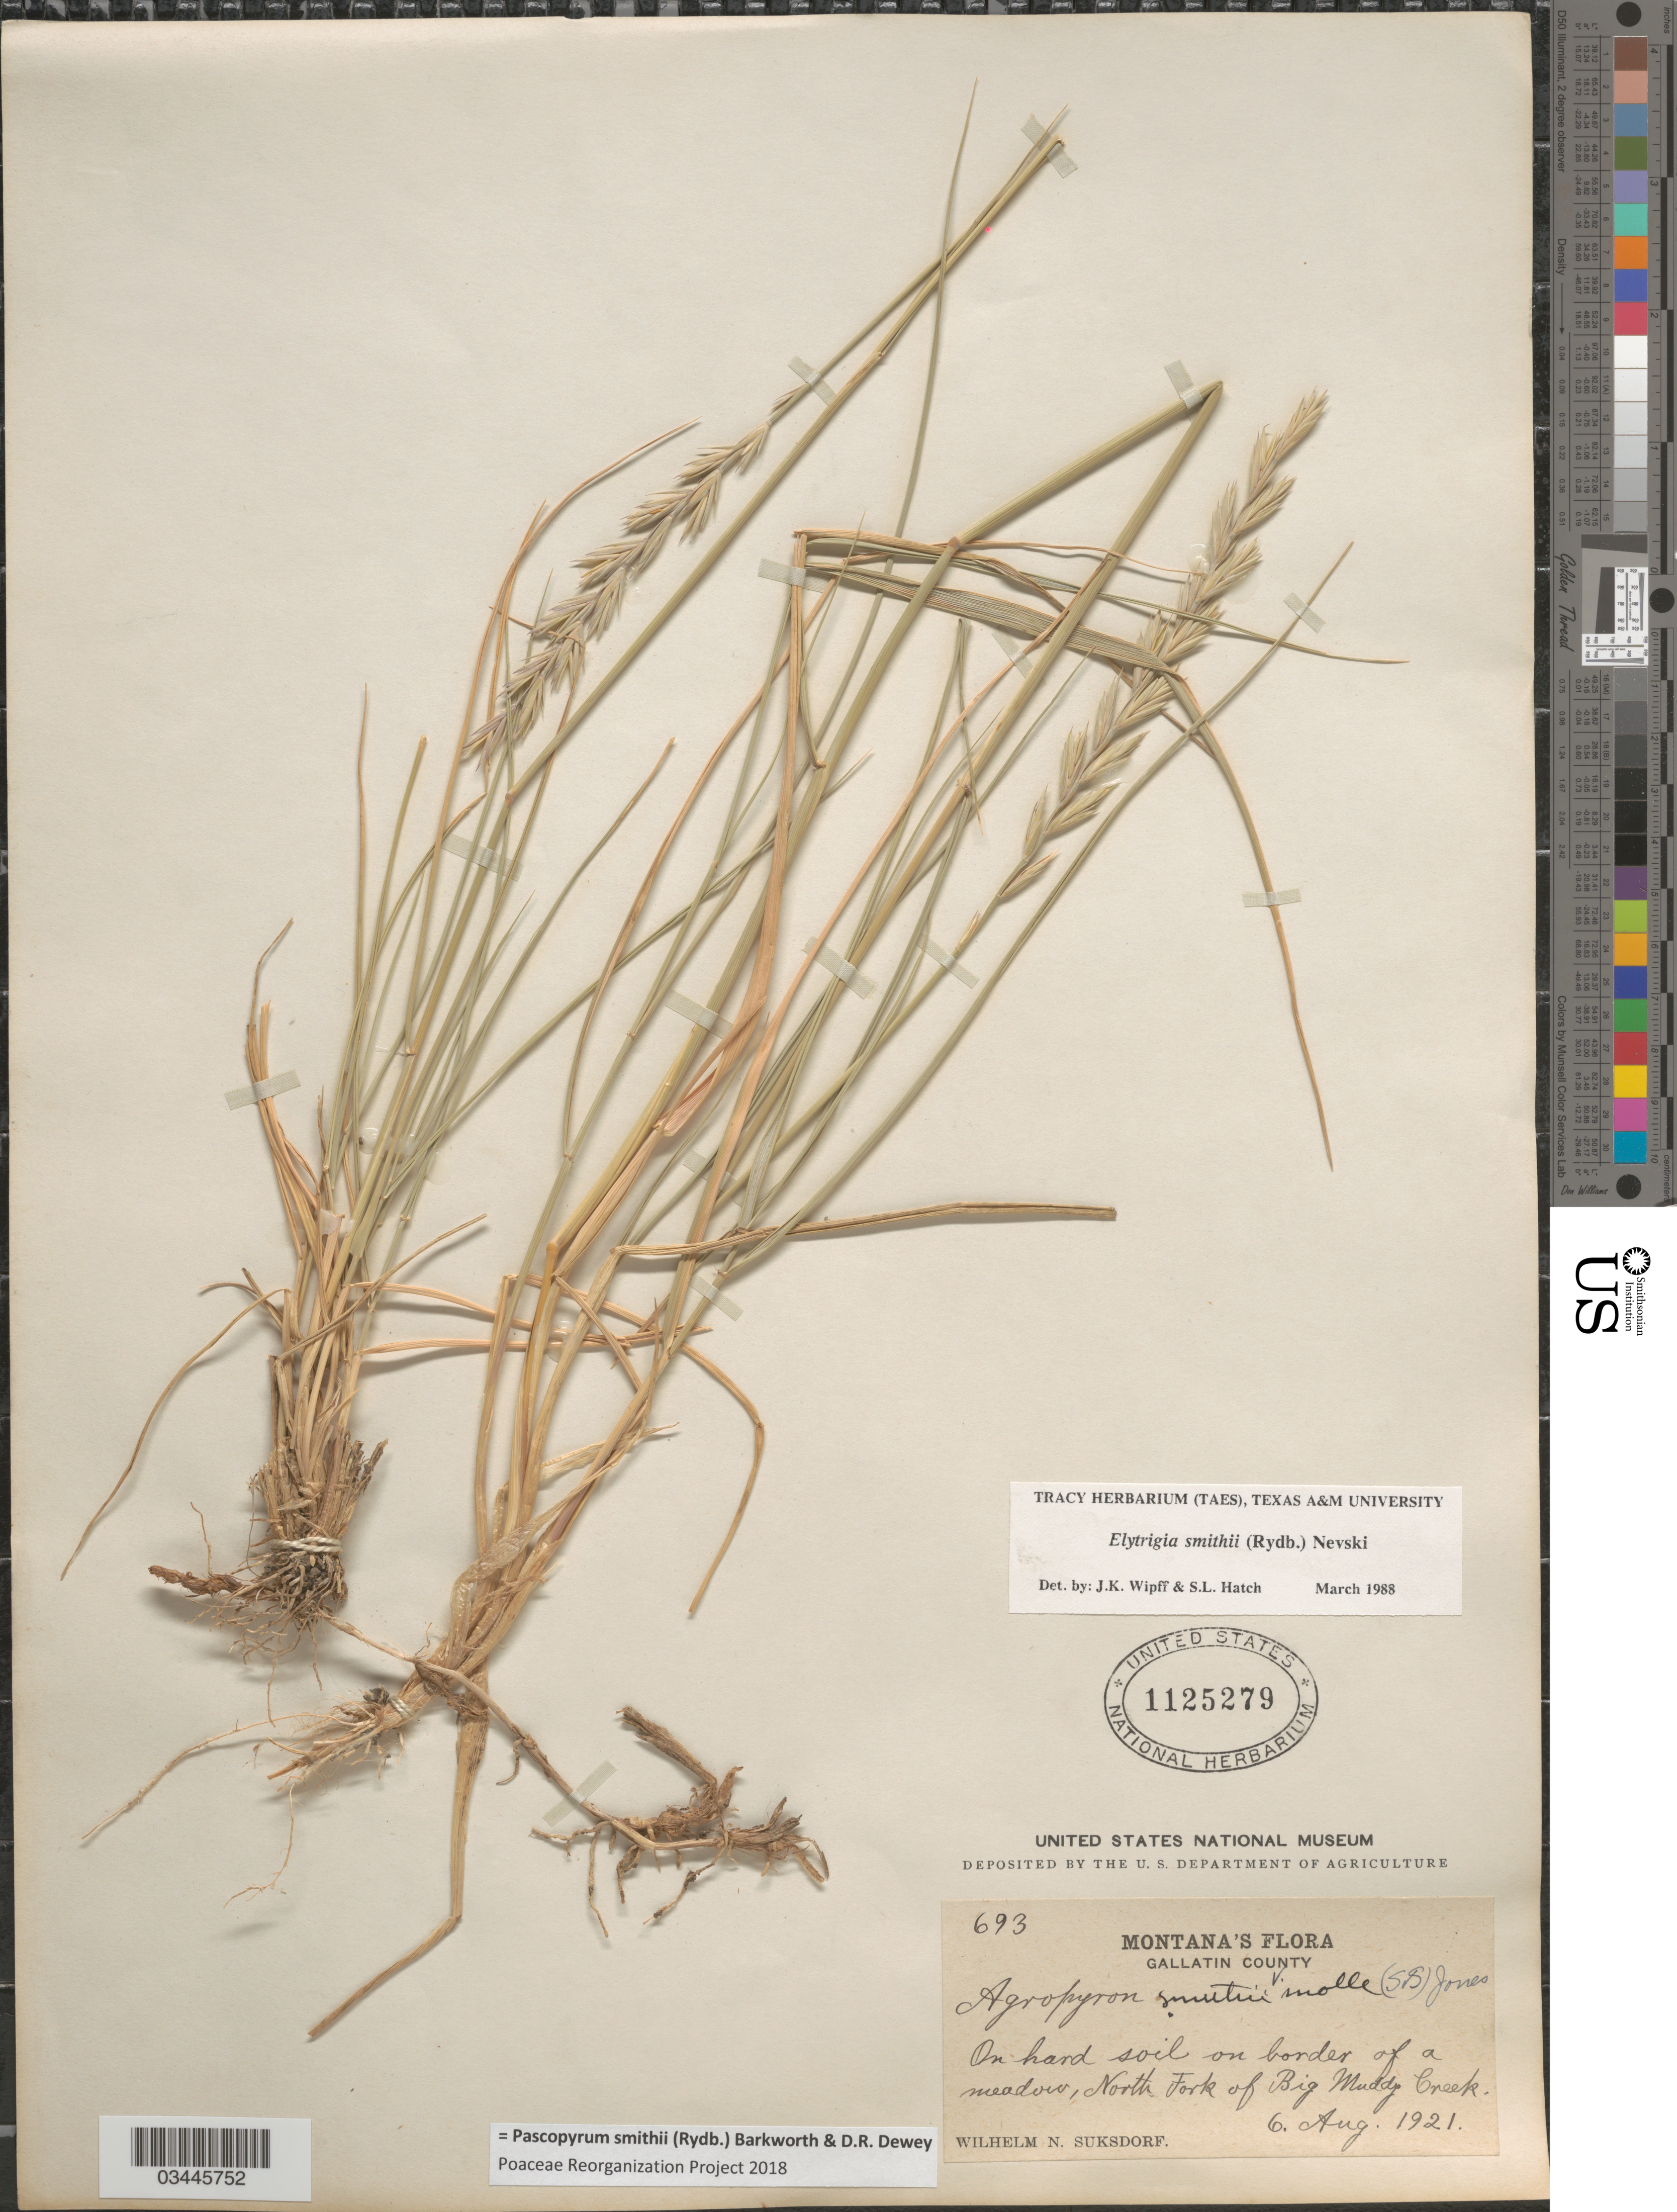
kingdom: Plantae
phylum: Tracheophyta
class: Liliopsida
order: Poales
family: Poaceae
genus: Pascopyrum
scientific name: Pascopyrum smithii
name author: (Rydb.) Barkworth & Dewey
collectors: W. N. Suksdorf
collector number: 693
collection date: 1921-08-06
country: United States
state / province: Montana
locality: Gallatin County. On hard soil on border of a meadow, North Fork of Big Muddy Creek.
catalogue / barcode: US 1125279